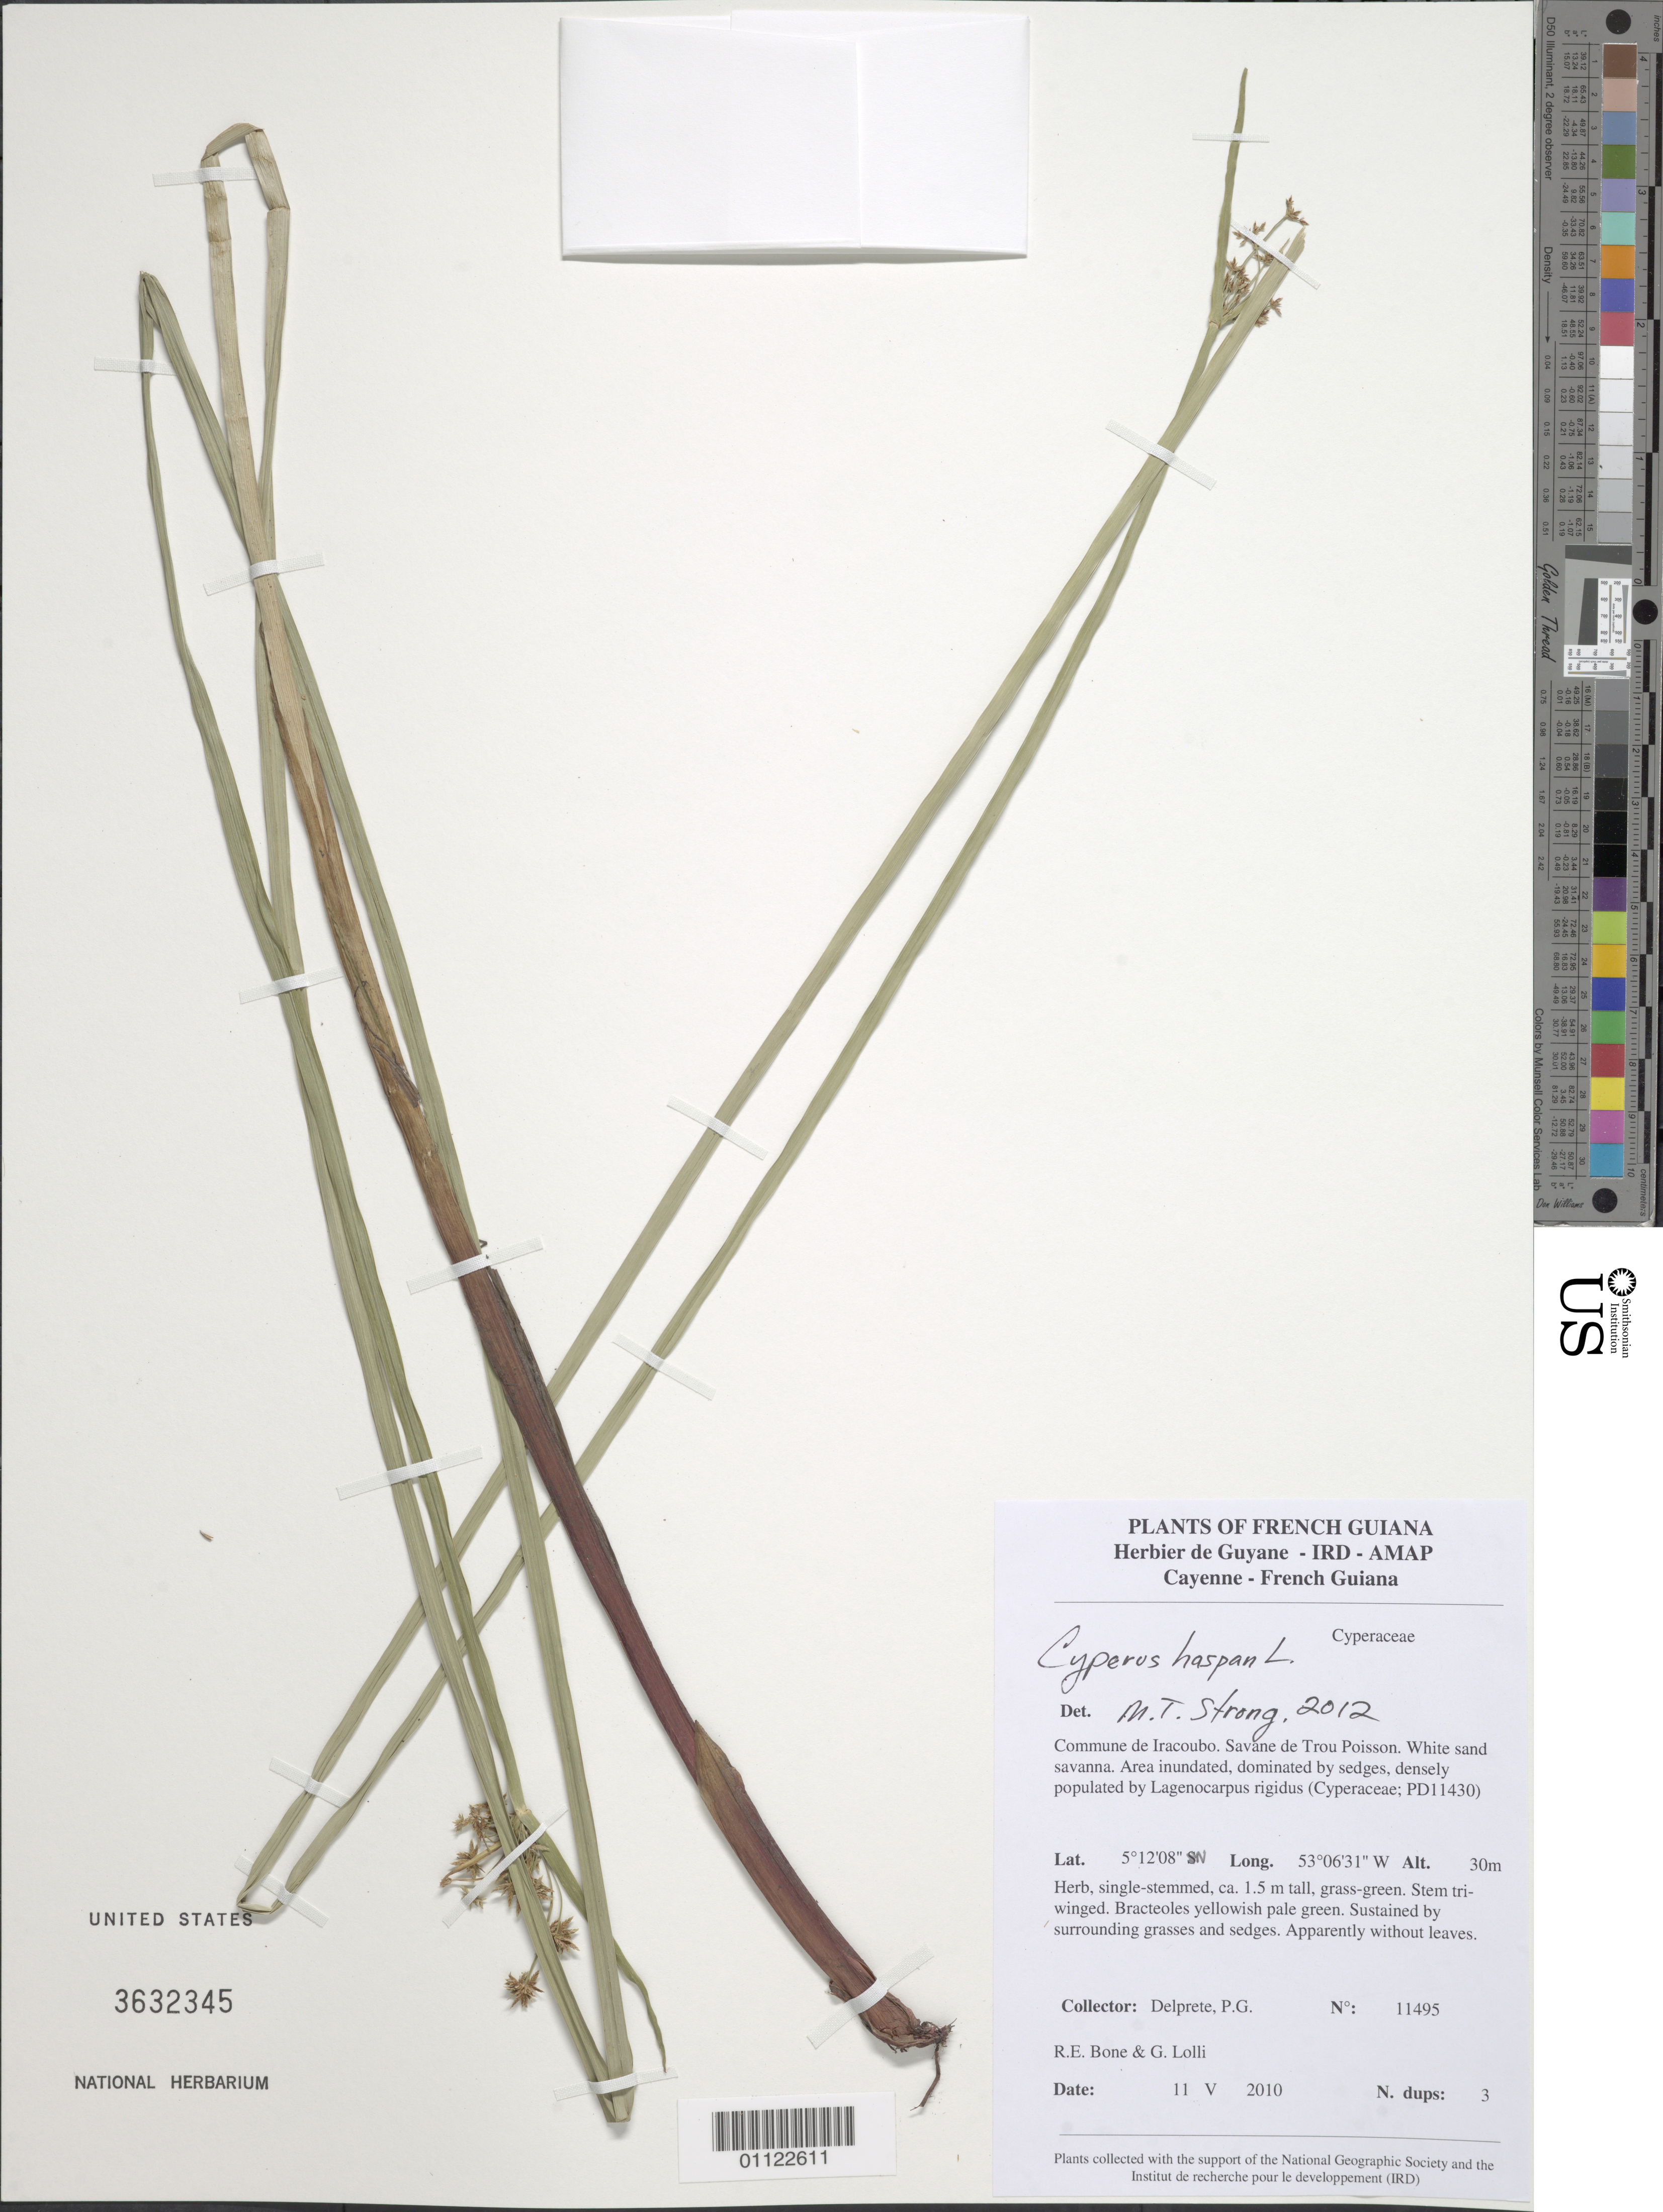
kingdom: Plantae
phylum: Tracheophyta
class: Liliopsida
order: Poales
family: Cyperaceae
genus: Cyperus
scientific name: Cyperus haspan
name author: L.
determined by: Strong, M. T., (US), Smithsonian Institution - National Museum of Natural History (UNITED STATES)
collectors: P. G. Delprete, R. Bone & G. Lolli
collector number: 11495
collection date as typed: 11-May-10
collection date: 1910-05-11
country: French Guiana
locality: Commune de Iracoubo. Savane de Trou Poisson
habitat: White sand savanna. Area inundated, dominated by sedges, densely populated by Lagenocarpus rigidus (Cyperaceae; PD 11430)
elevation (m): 30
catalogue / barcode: US 3632345